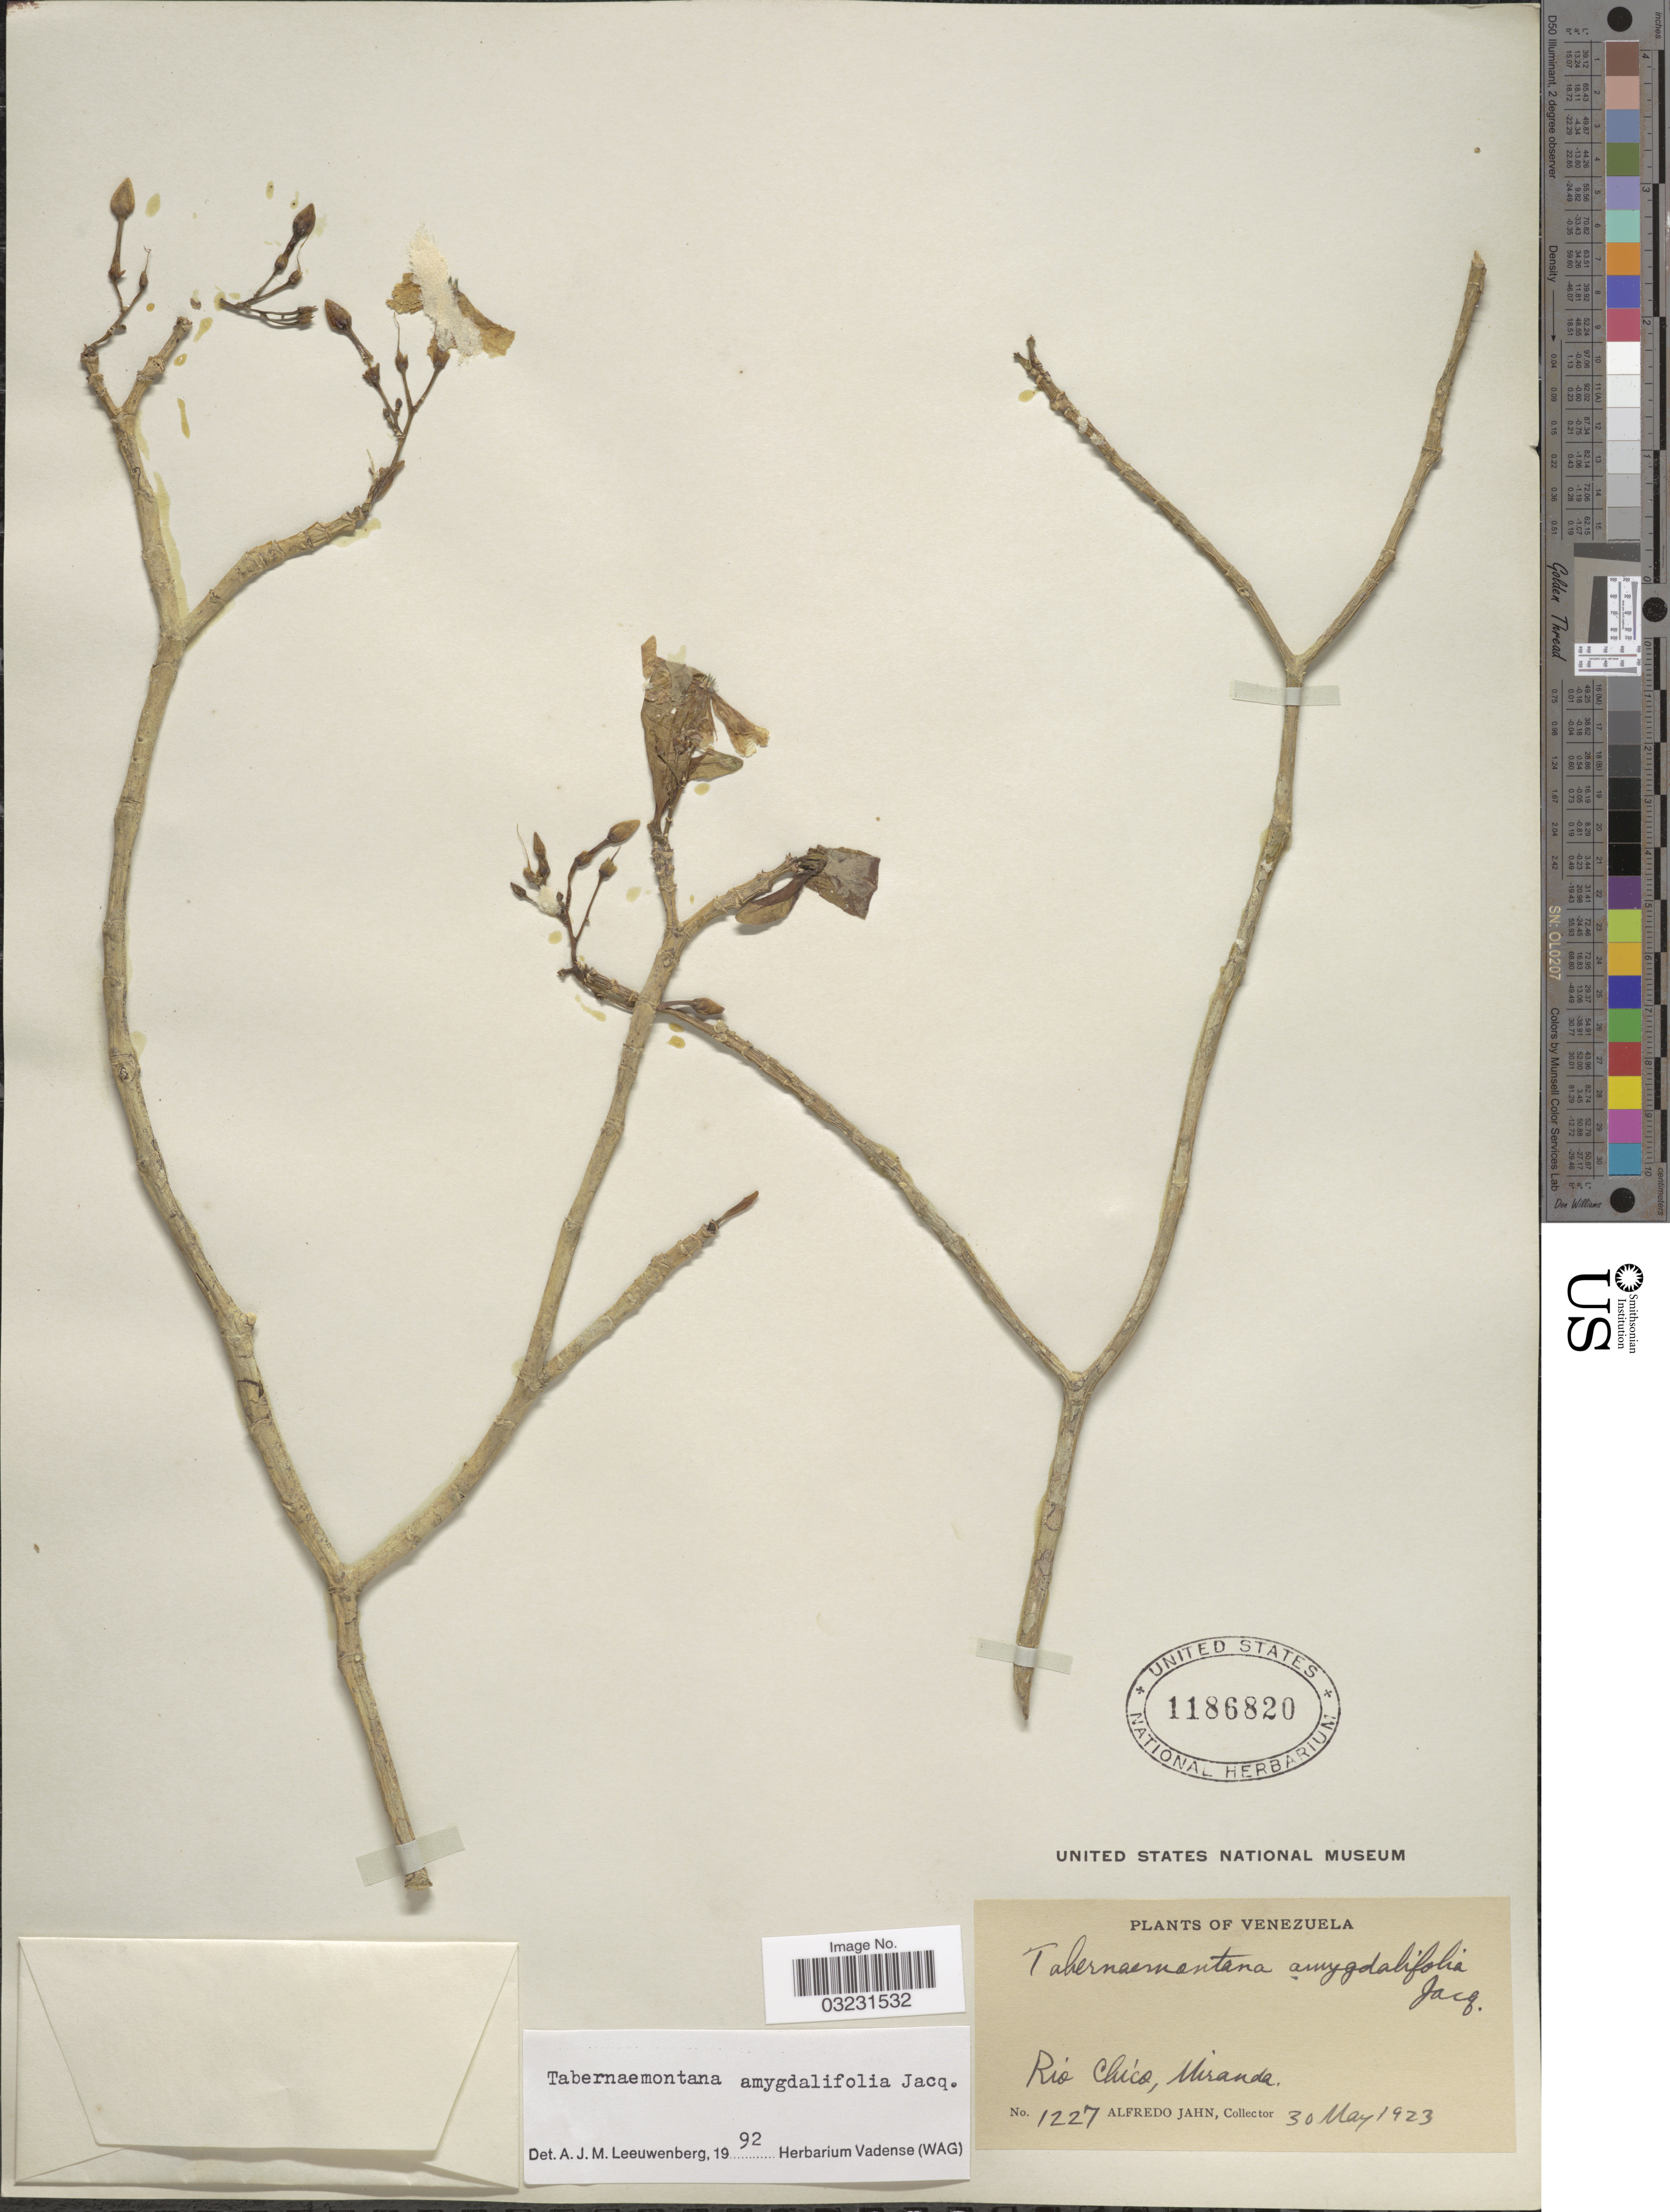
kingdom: Plantae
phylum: Tracheophyta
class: Magnoliopsida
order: Gentianales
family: Apocynaceae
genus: Tabernaemontana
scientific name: Tabernaemontana amygdalifolia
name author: Jacq.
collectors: A. Jahn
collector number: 1227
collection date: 1923-05-30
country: Venezuela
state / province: Miranda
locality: Rio Chico.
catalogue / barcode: US 1186820